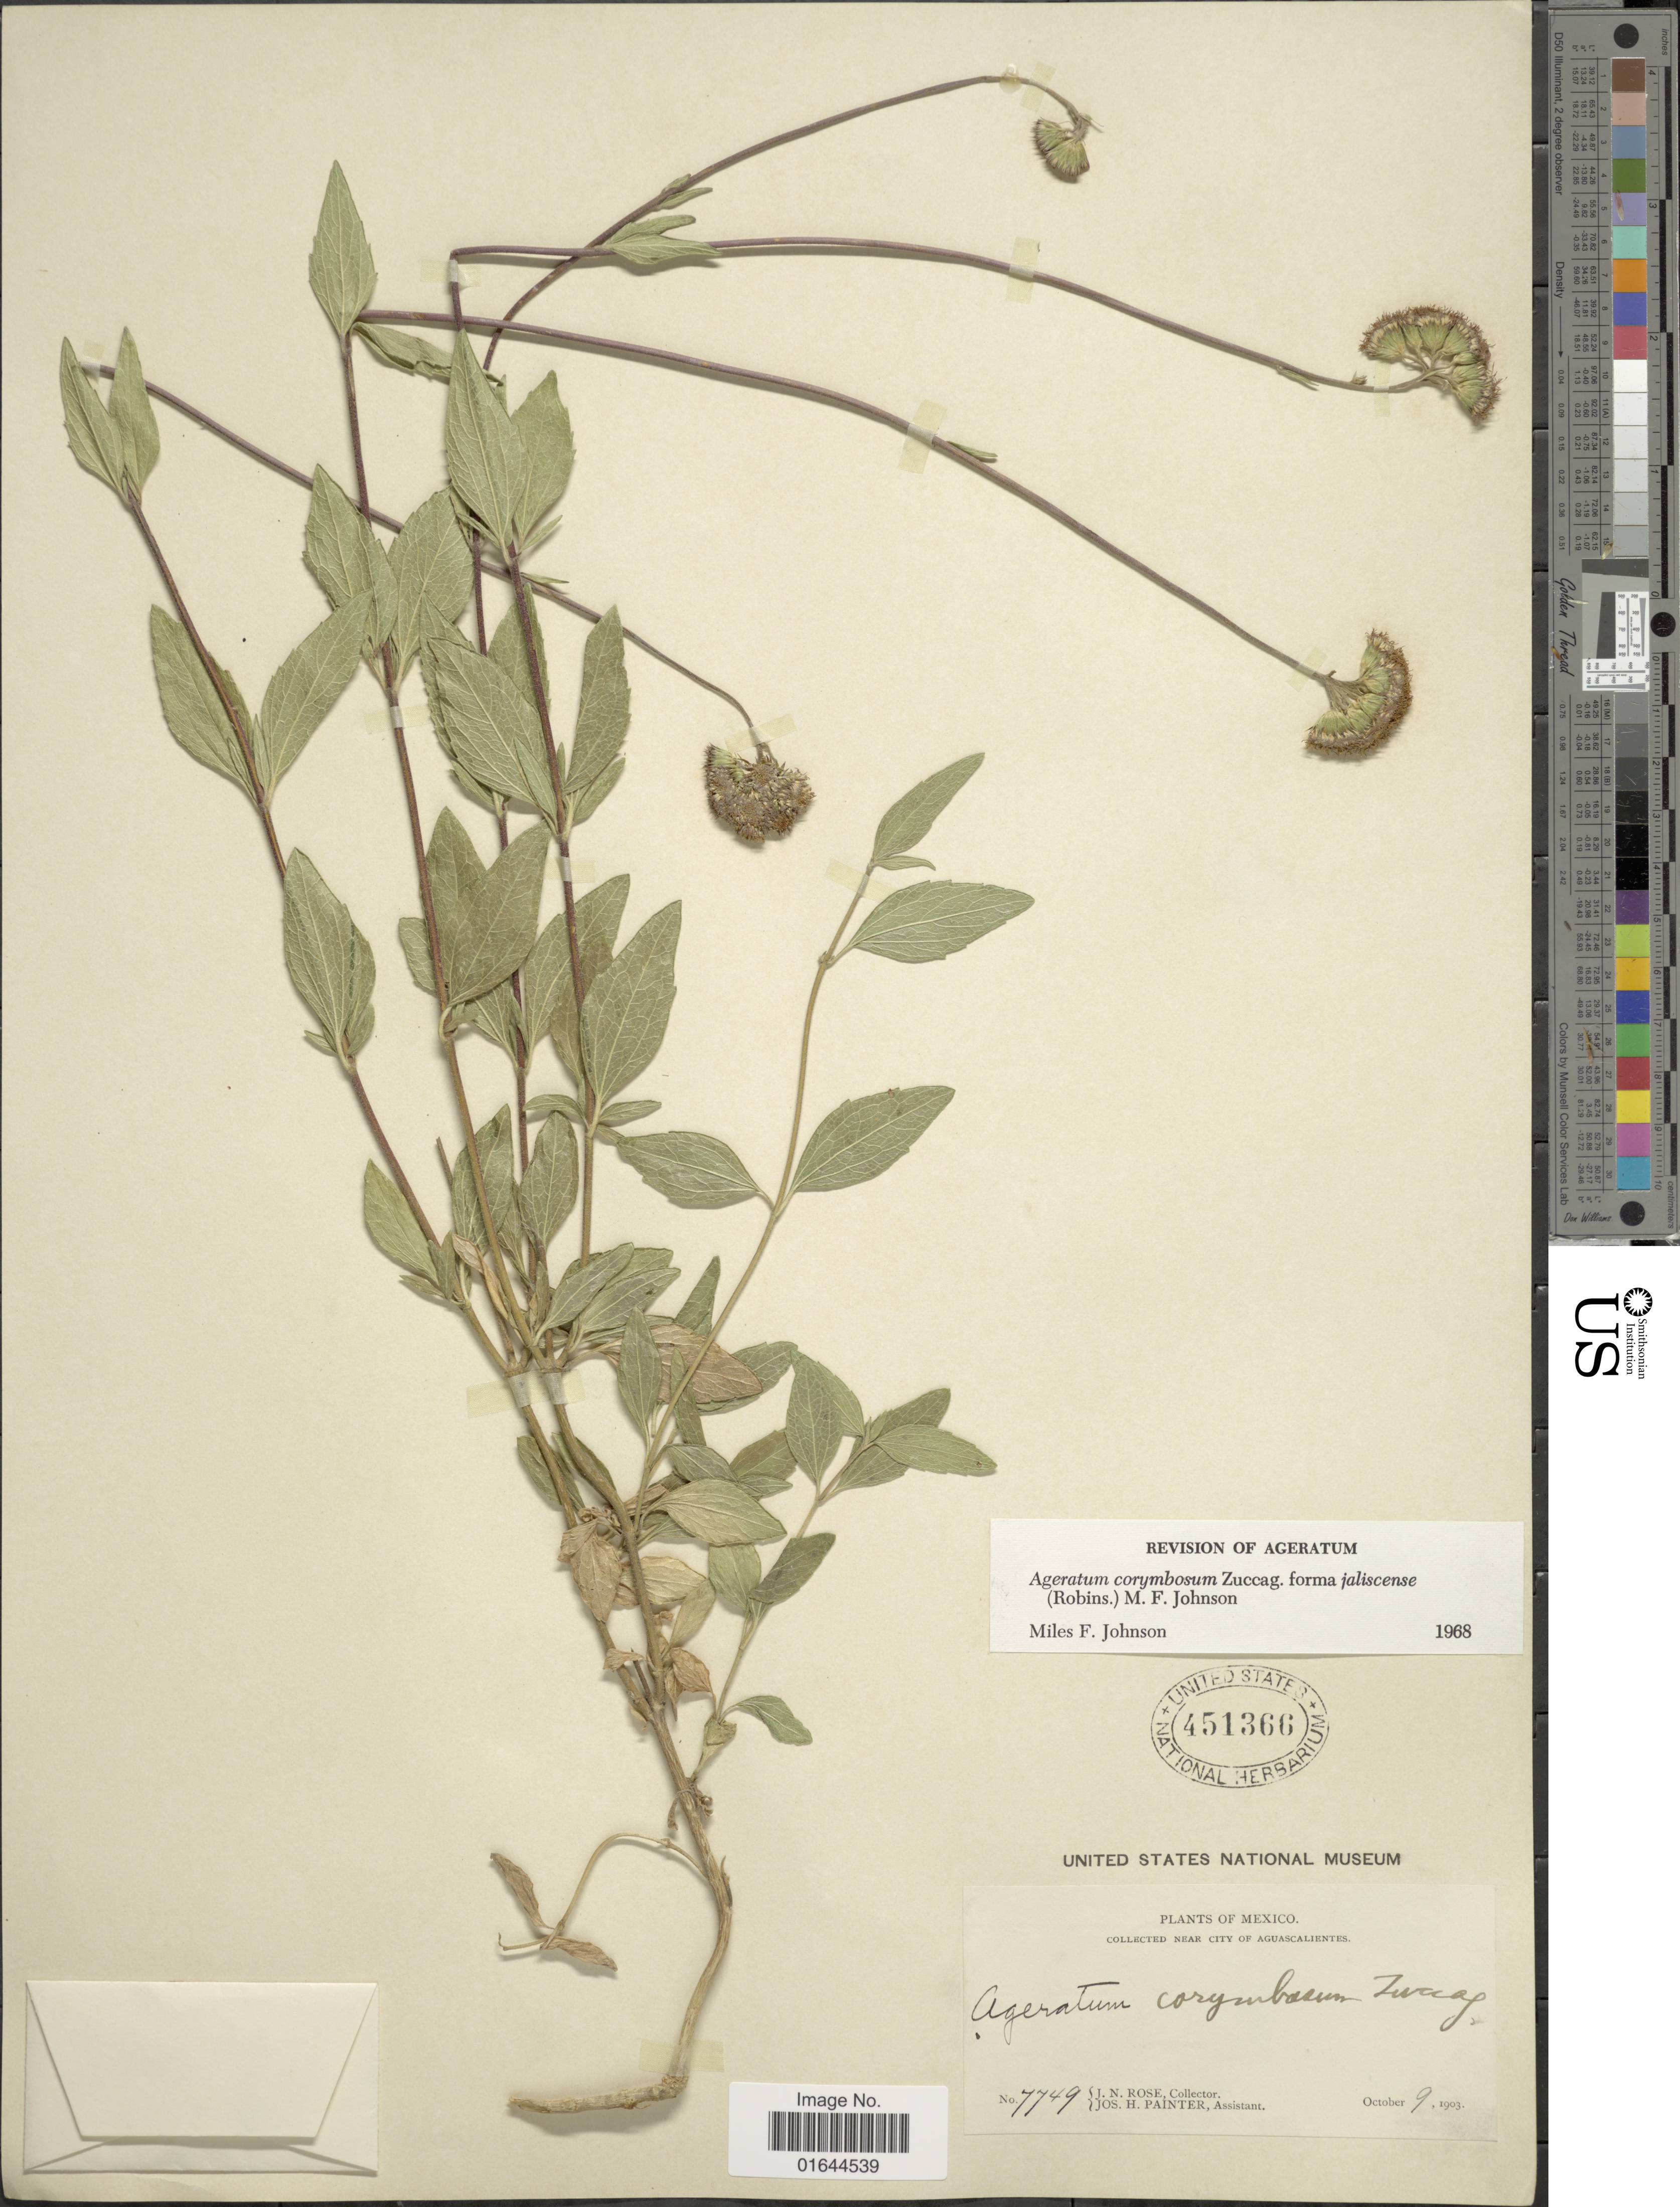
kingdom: Plantae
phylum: Tracheophyta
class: Magnoliopsida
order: Asterales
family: Asteraceae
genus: Ageratum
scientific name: Ageratum corymbosum f. jaliscense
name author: (B.L. Rob.) M.F. Johnson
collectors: J. N. Rose & J. H. Painter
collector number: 7749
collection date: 1903-10-09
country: Mexico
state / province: Aguascalientes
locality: Near City of Aguascalientes.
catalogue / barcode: US 451366